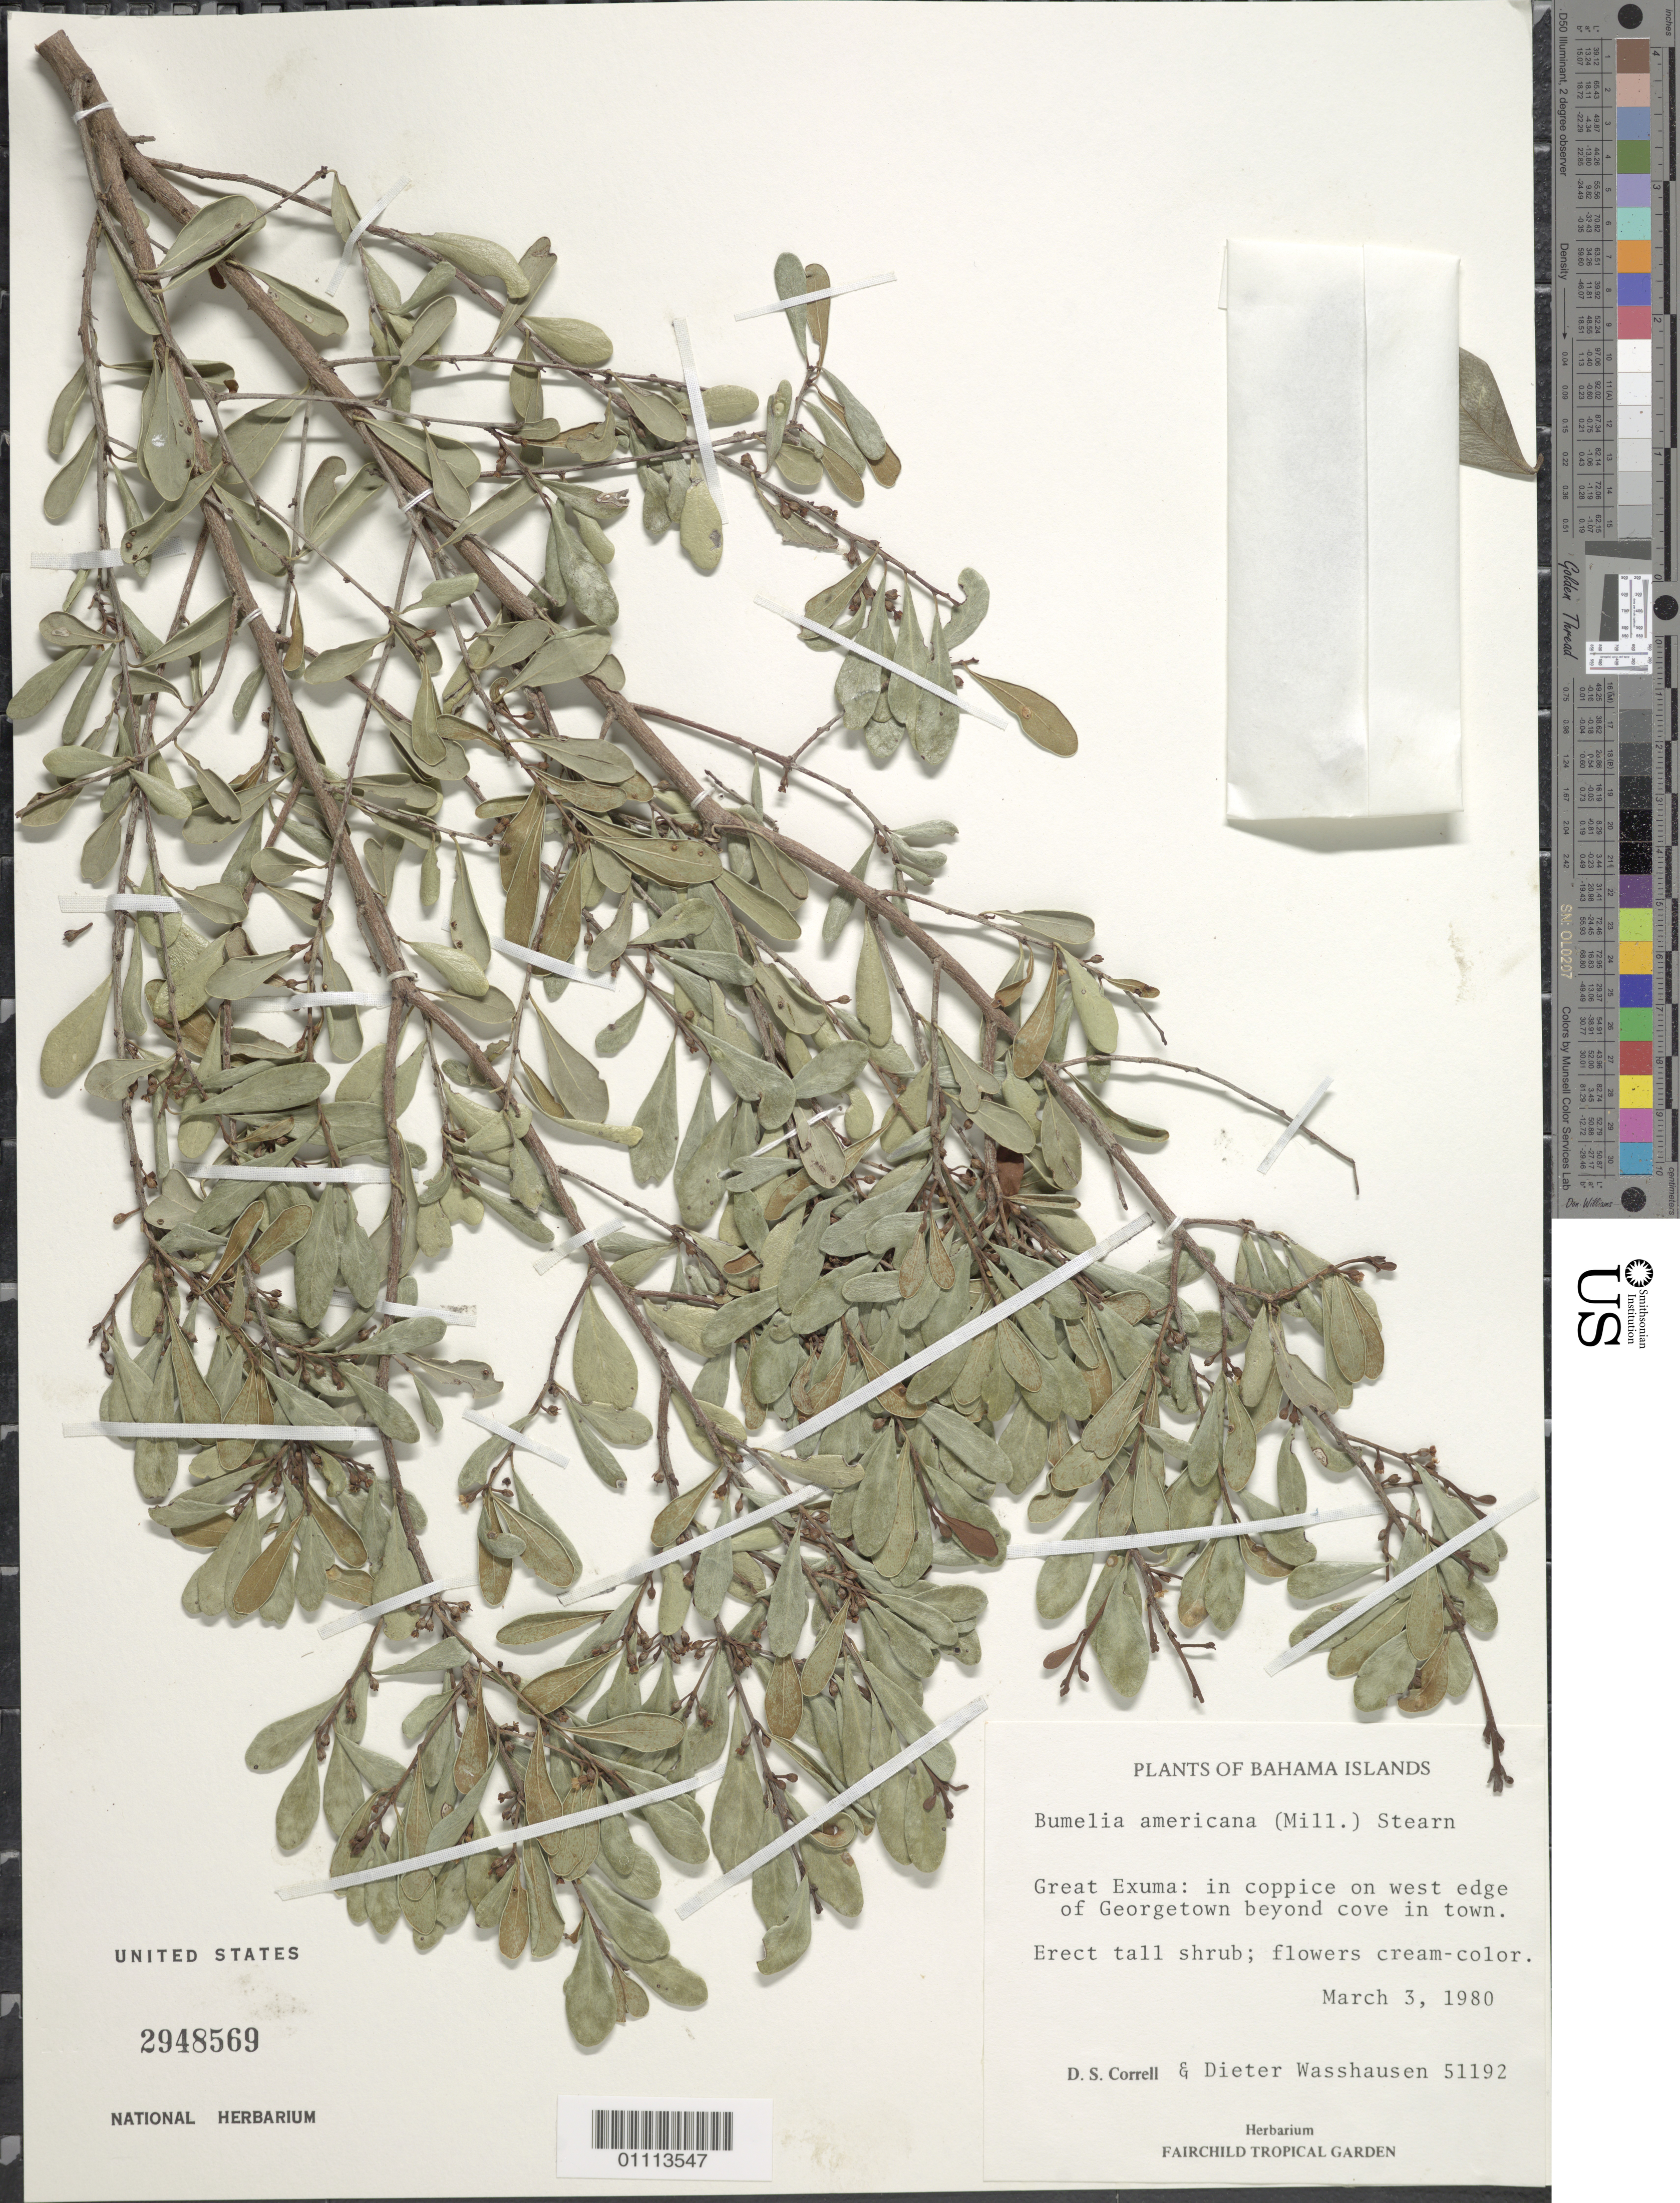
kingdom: Plantae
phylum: Tracheophyta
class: Magnoliopsida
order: Ericales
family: Sapotaceae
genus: Sideroxylon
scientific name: Sideroxylon americanum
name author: (Mill.) T.D. Penn.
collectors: D. S. Correll & D. C. Wasshausen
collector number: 51192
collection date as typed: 03 Mar 1980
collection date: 1980-03-03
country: Bahamas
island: Great Exuma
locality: W edge of Gerogetown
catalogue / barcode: US 2948569